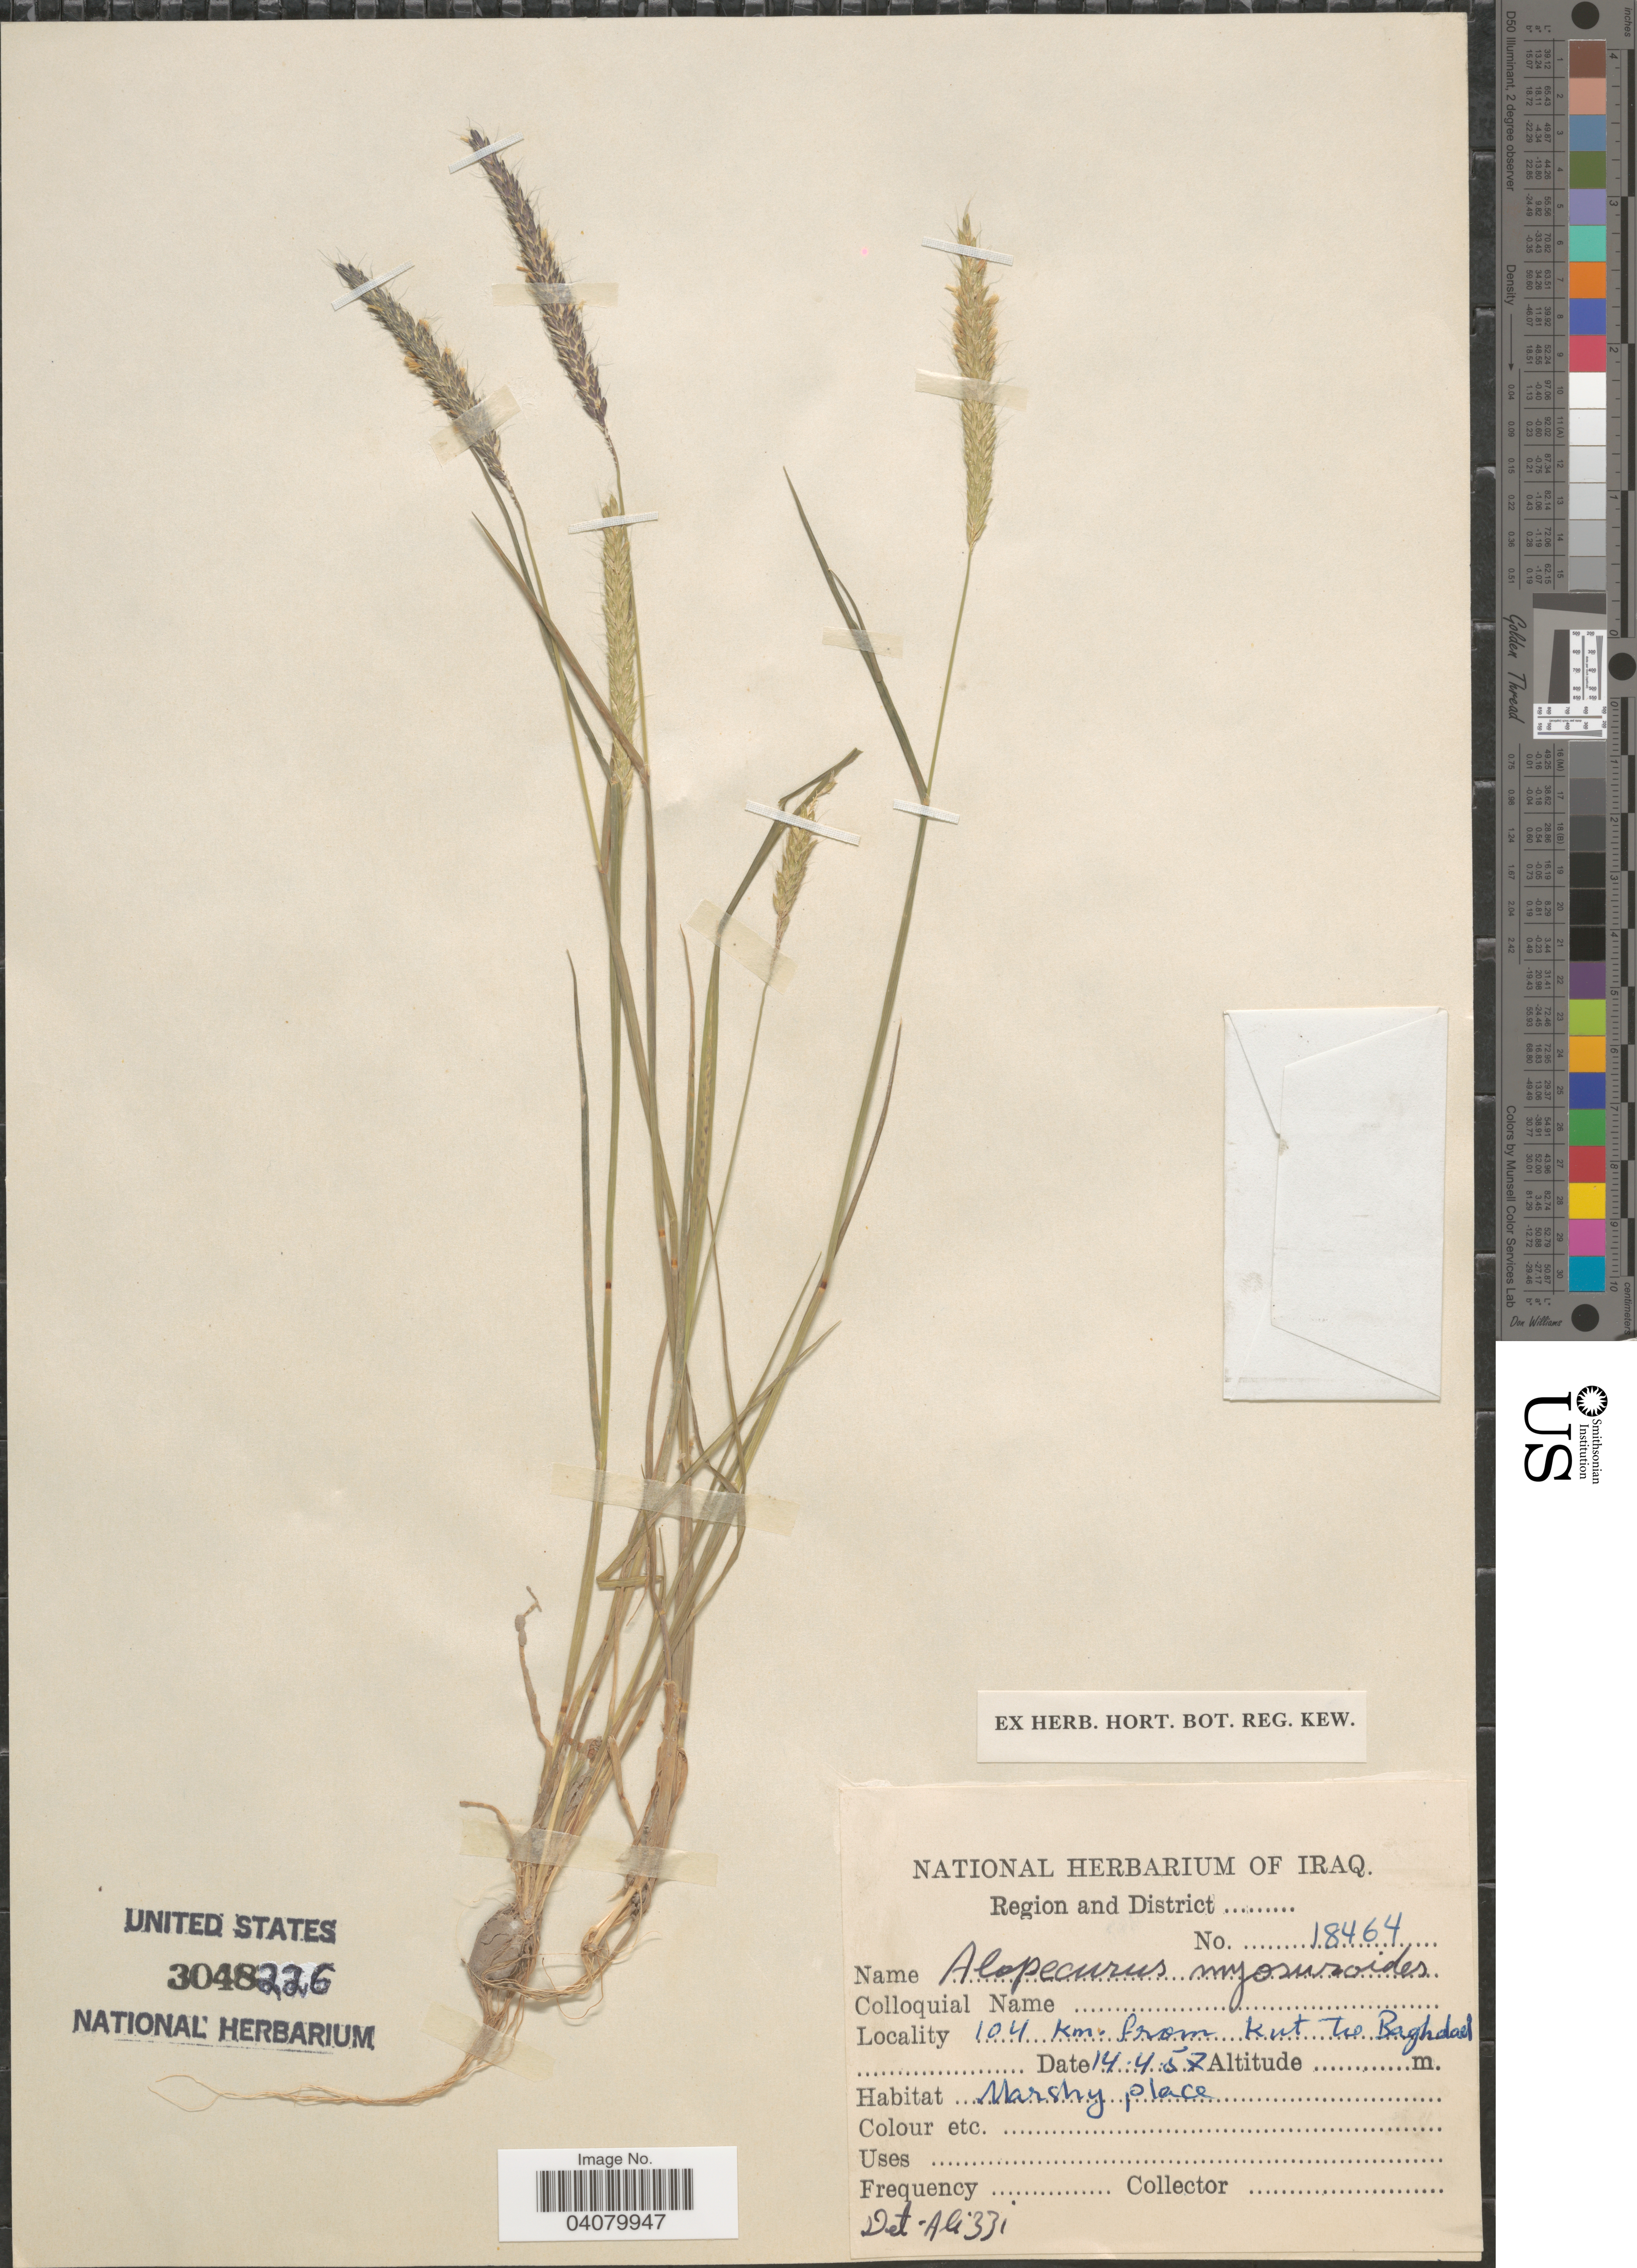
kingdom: Plantae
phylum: Tracheophyta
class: Liliopsida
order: Poales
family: Poaceae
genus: Alopecurus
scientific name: Alopecurus myosuroides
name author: Huds.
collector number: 18464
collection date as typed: Transcribed d/m/y: 14/4/57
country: Iraq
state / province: Baghdad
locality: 104 km. from Kut to Baghdad.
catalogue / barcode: US 3048226